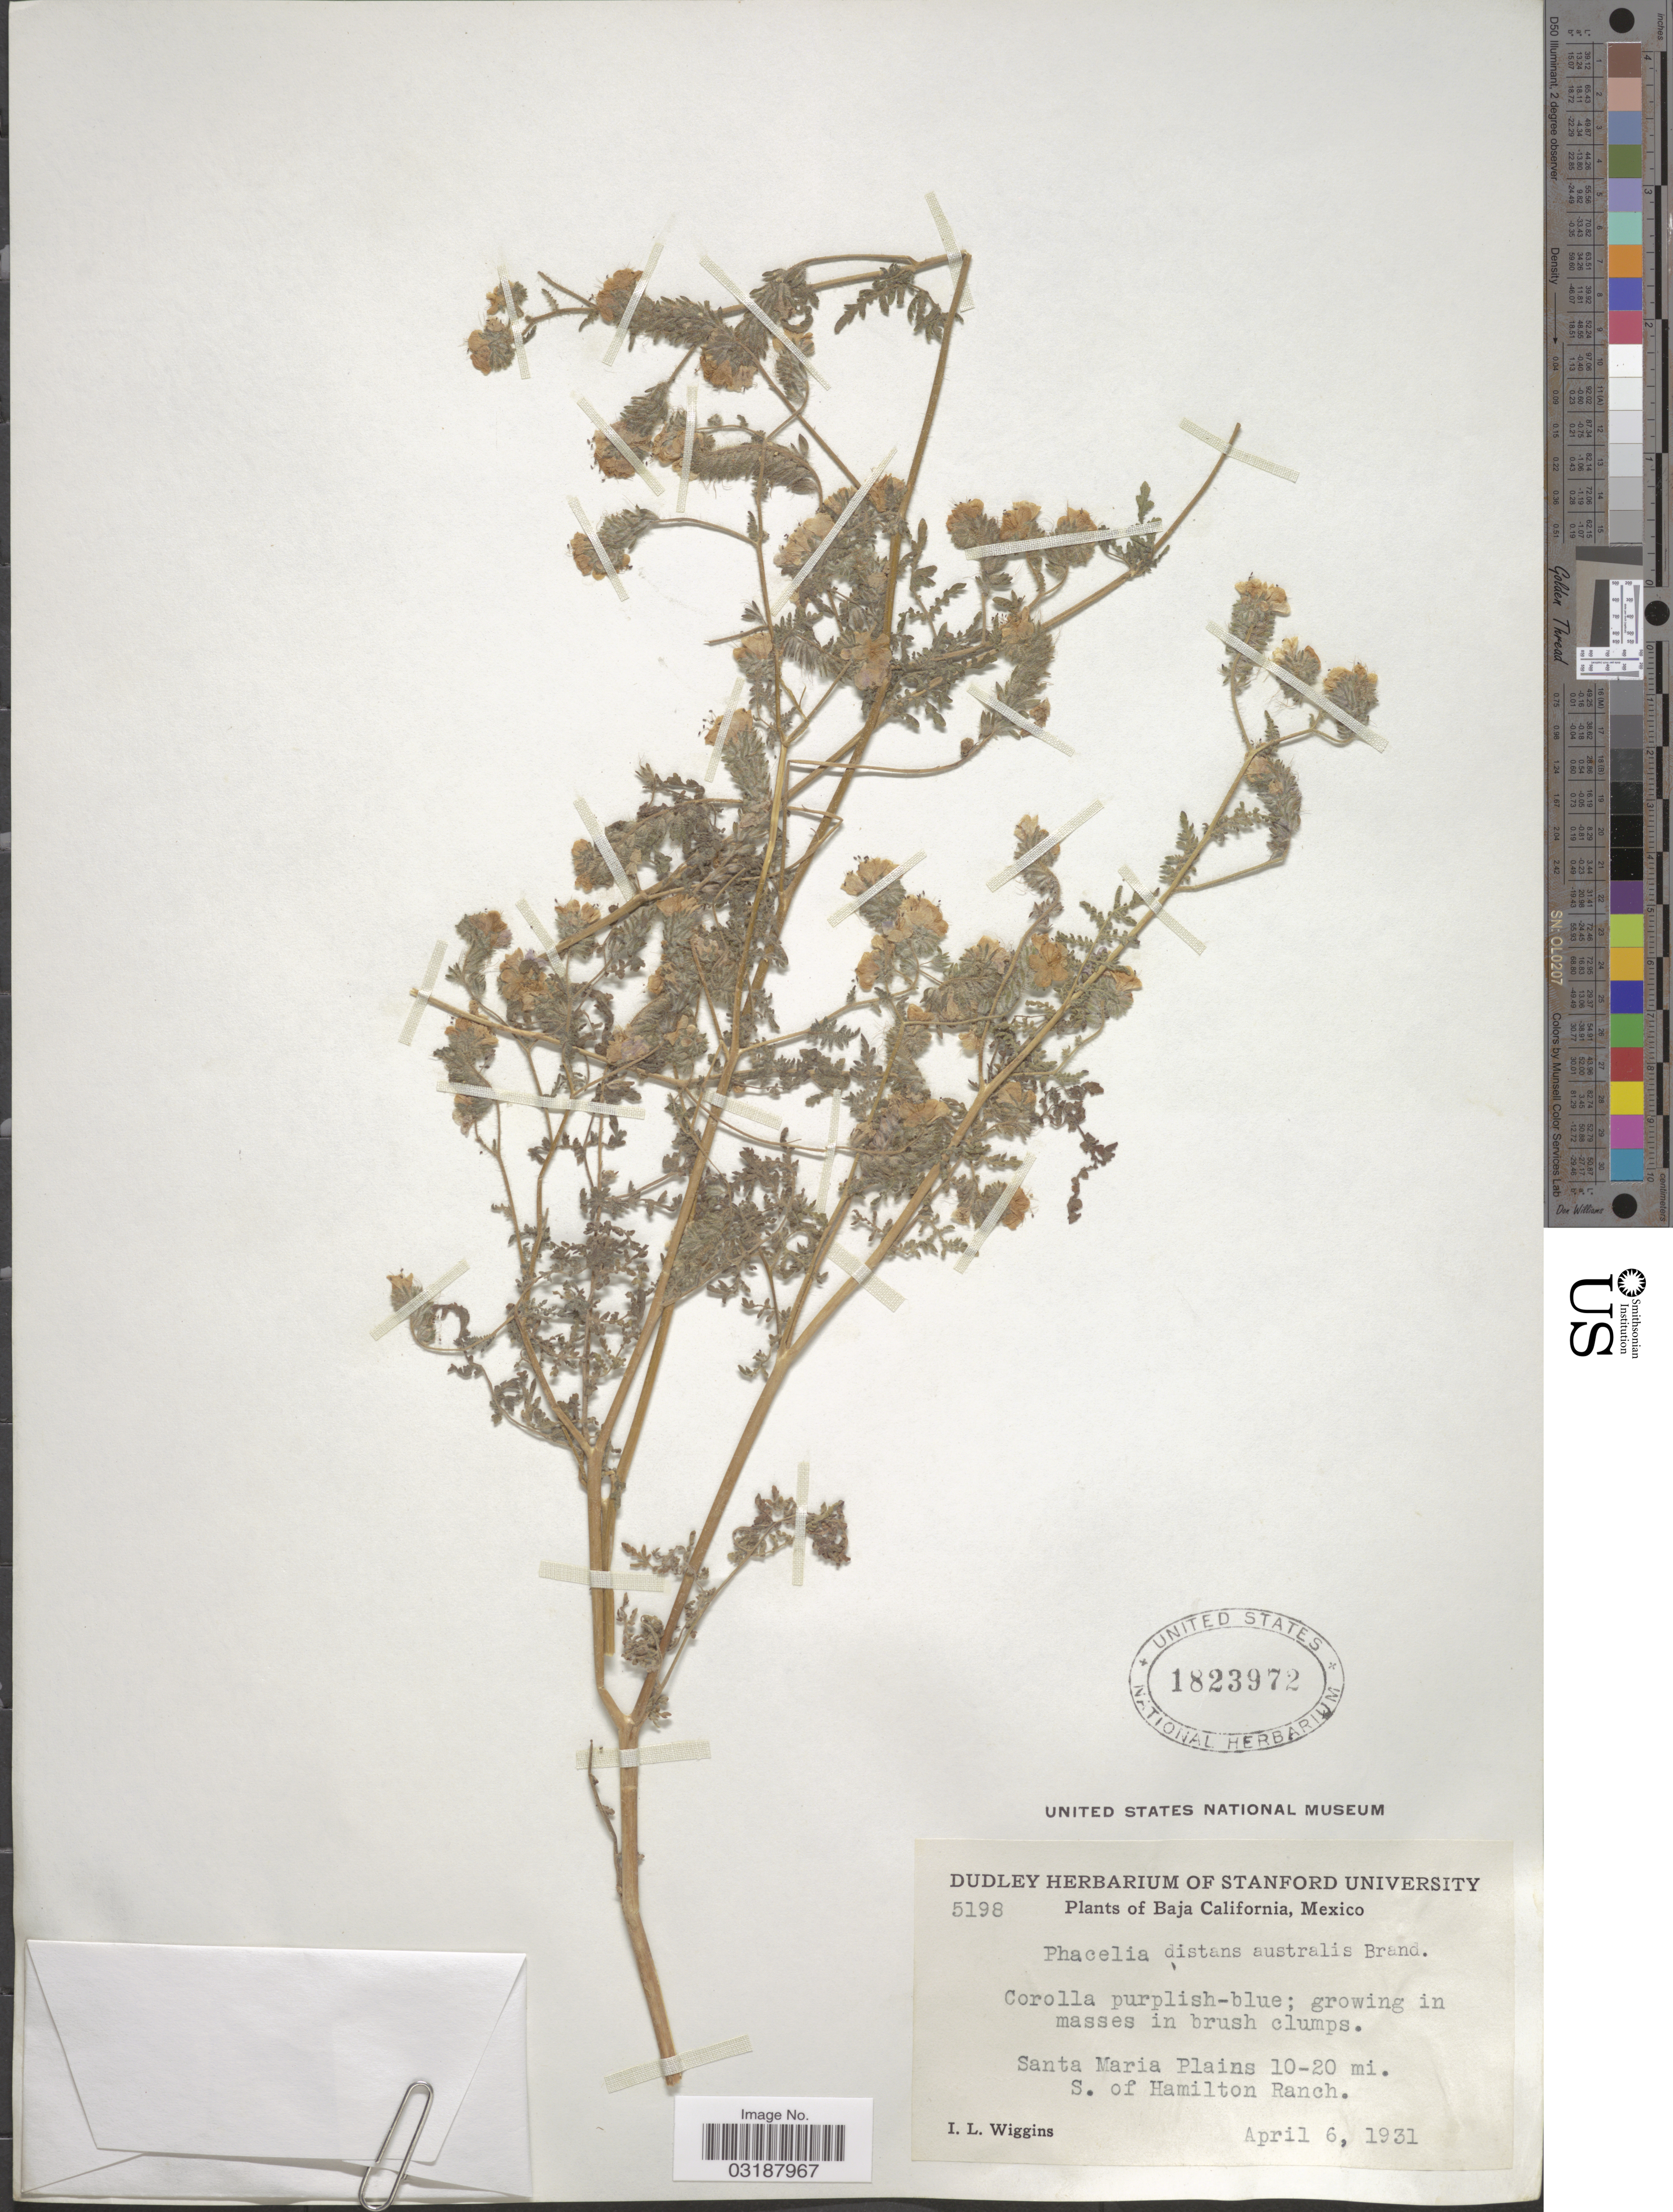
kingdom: Plantae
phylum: Tracheophyta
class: Magnoliopsida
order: Boraginales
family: Hydrophyllaceae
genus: Phacelia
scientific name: Phacelia distans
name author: Benth.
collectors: I. L. Wiggins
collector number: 5198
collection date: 1931-04-06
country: Mexico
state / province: Baja California Norte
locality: Santa Maria Plains 10-20 mi. S of Hamilton Ranch.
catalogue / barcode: US 1823972